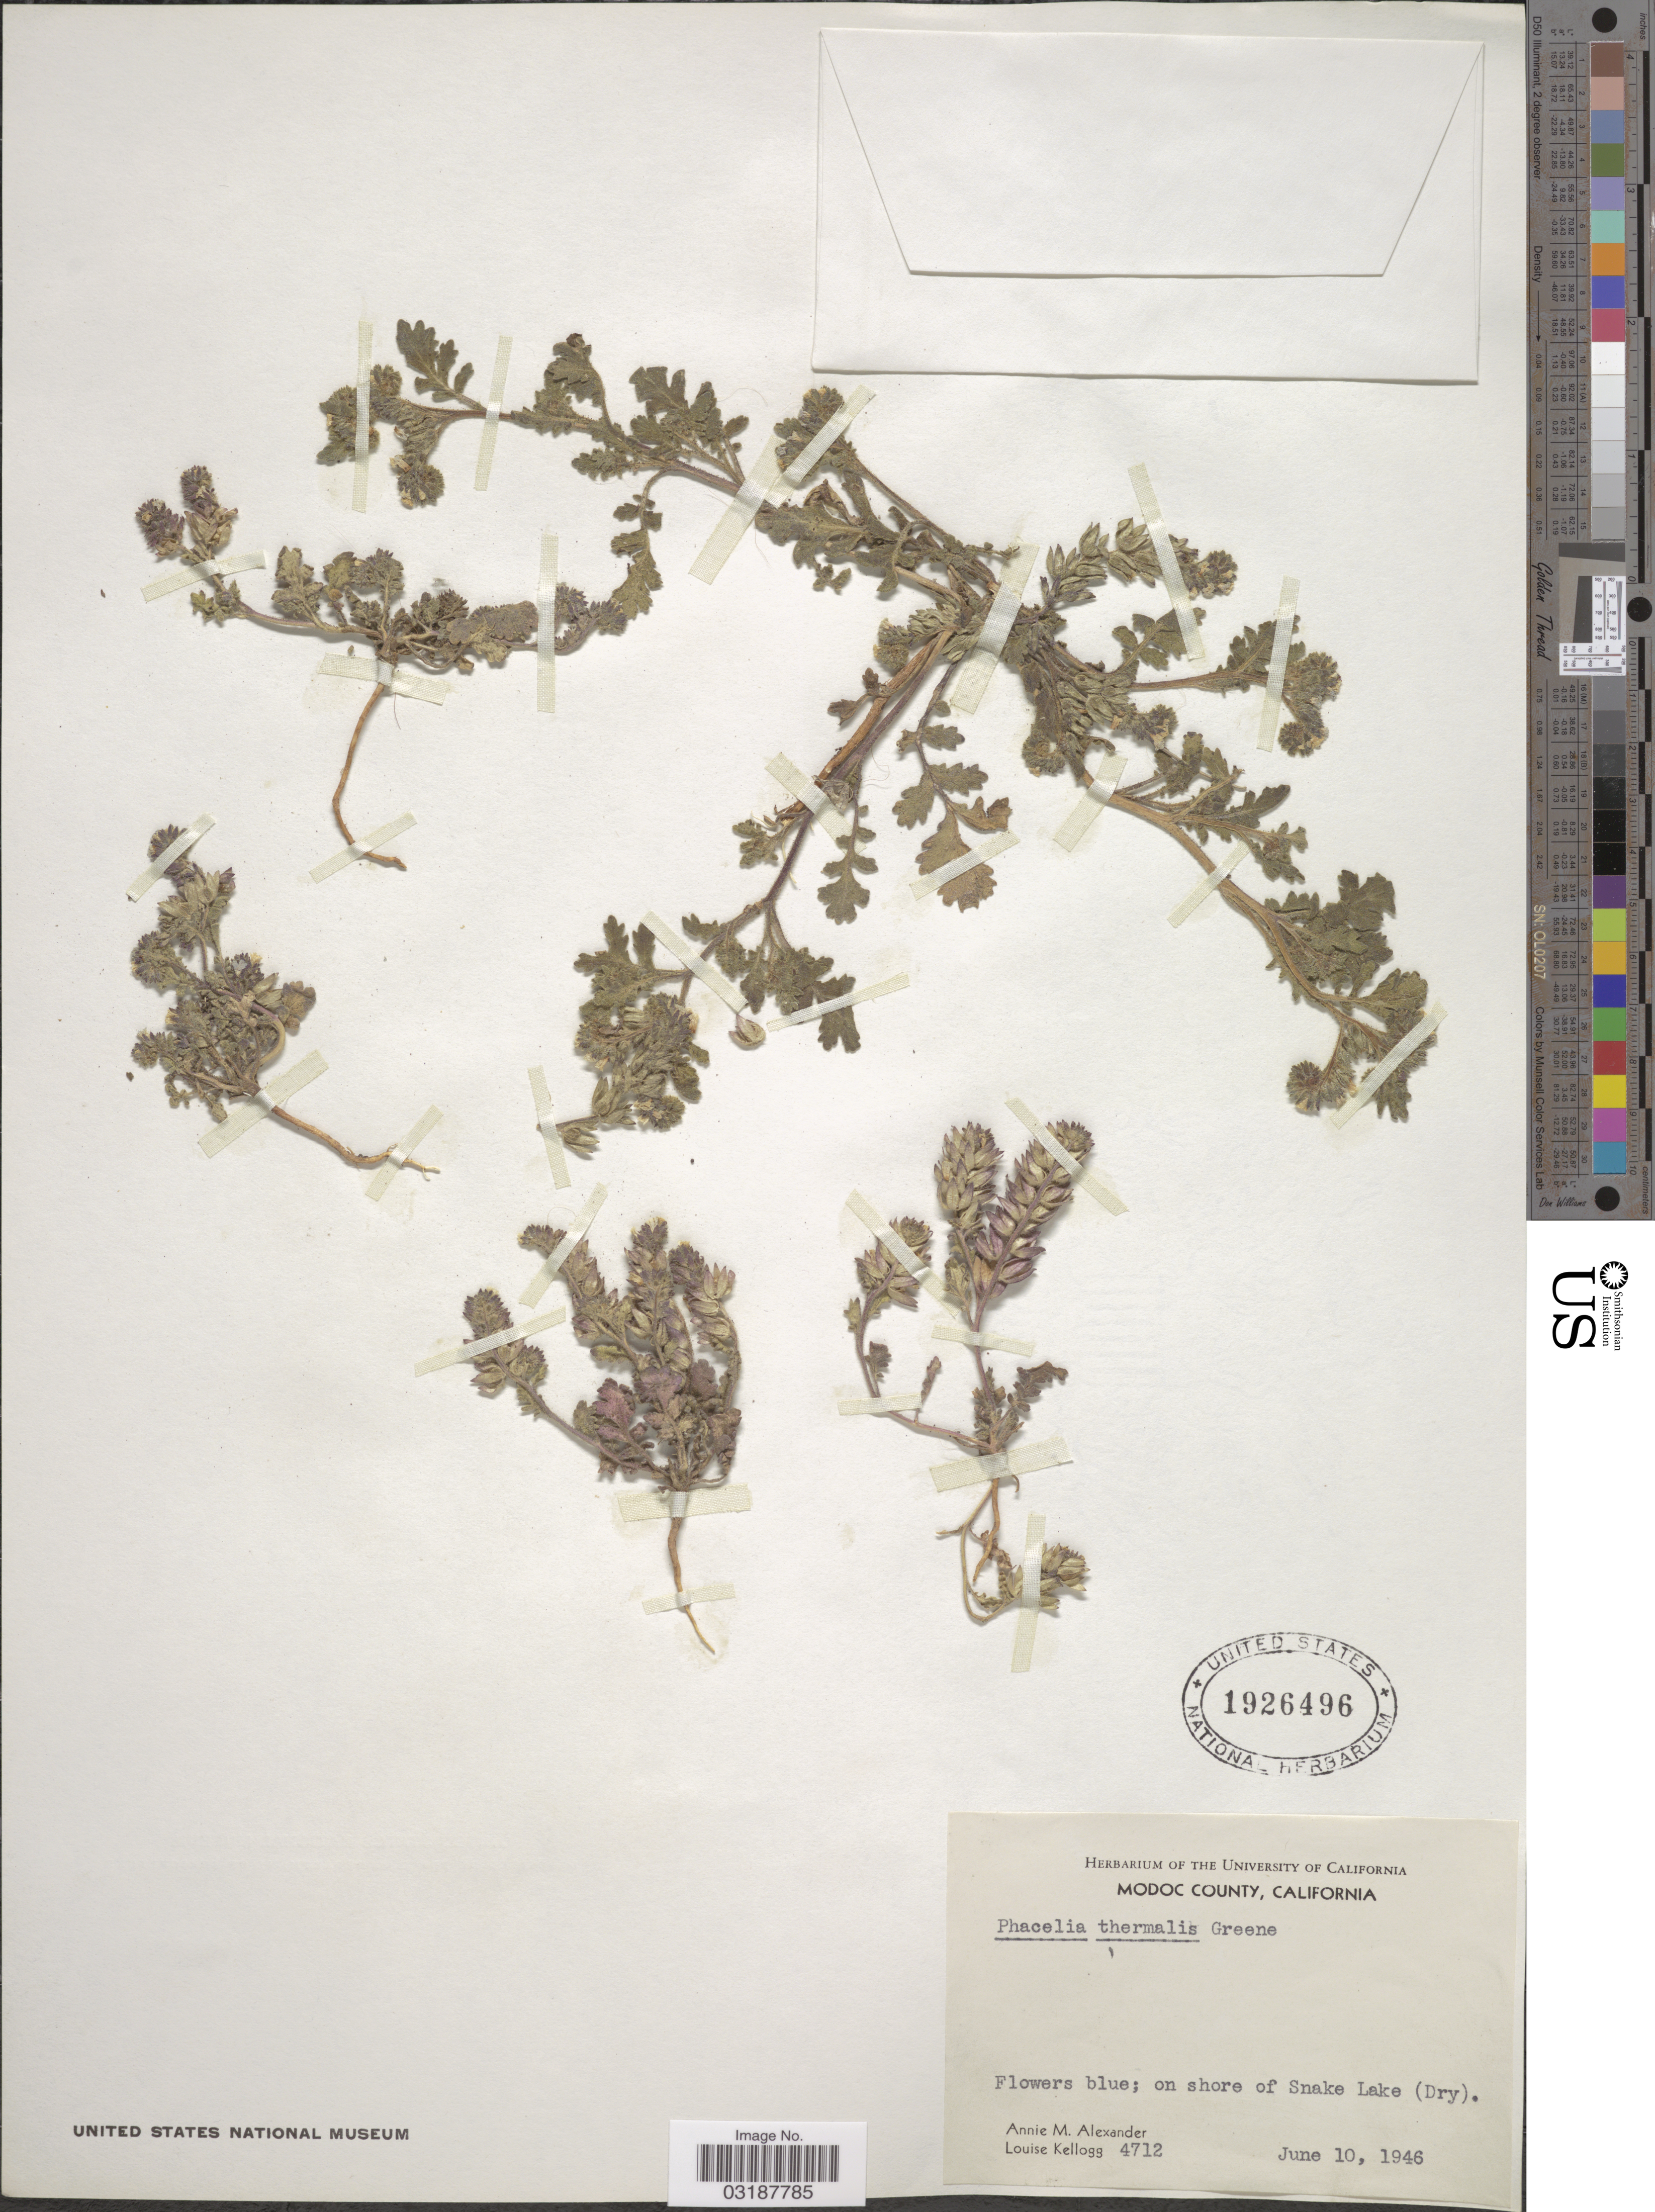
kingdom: Plantae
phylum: Tracheophyta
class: Magnoliopsida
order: Boraginales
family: Hydrophyllaceae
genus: Phacelia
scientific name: Phacelia thermalis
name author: S.W. Greene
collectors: A. M. Alexander & L. Kellogg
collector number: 4712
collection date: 1946-06-10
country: United States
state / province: California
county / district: Modoc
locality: Modoc County, on shore of Snake Lake (Dry).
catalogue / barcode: US 1926496